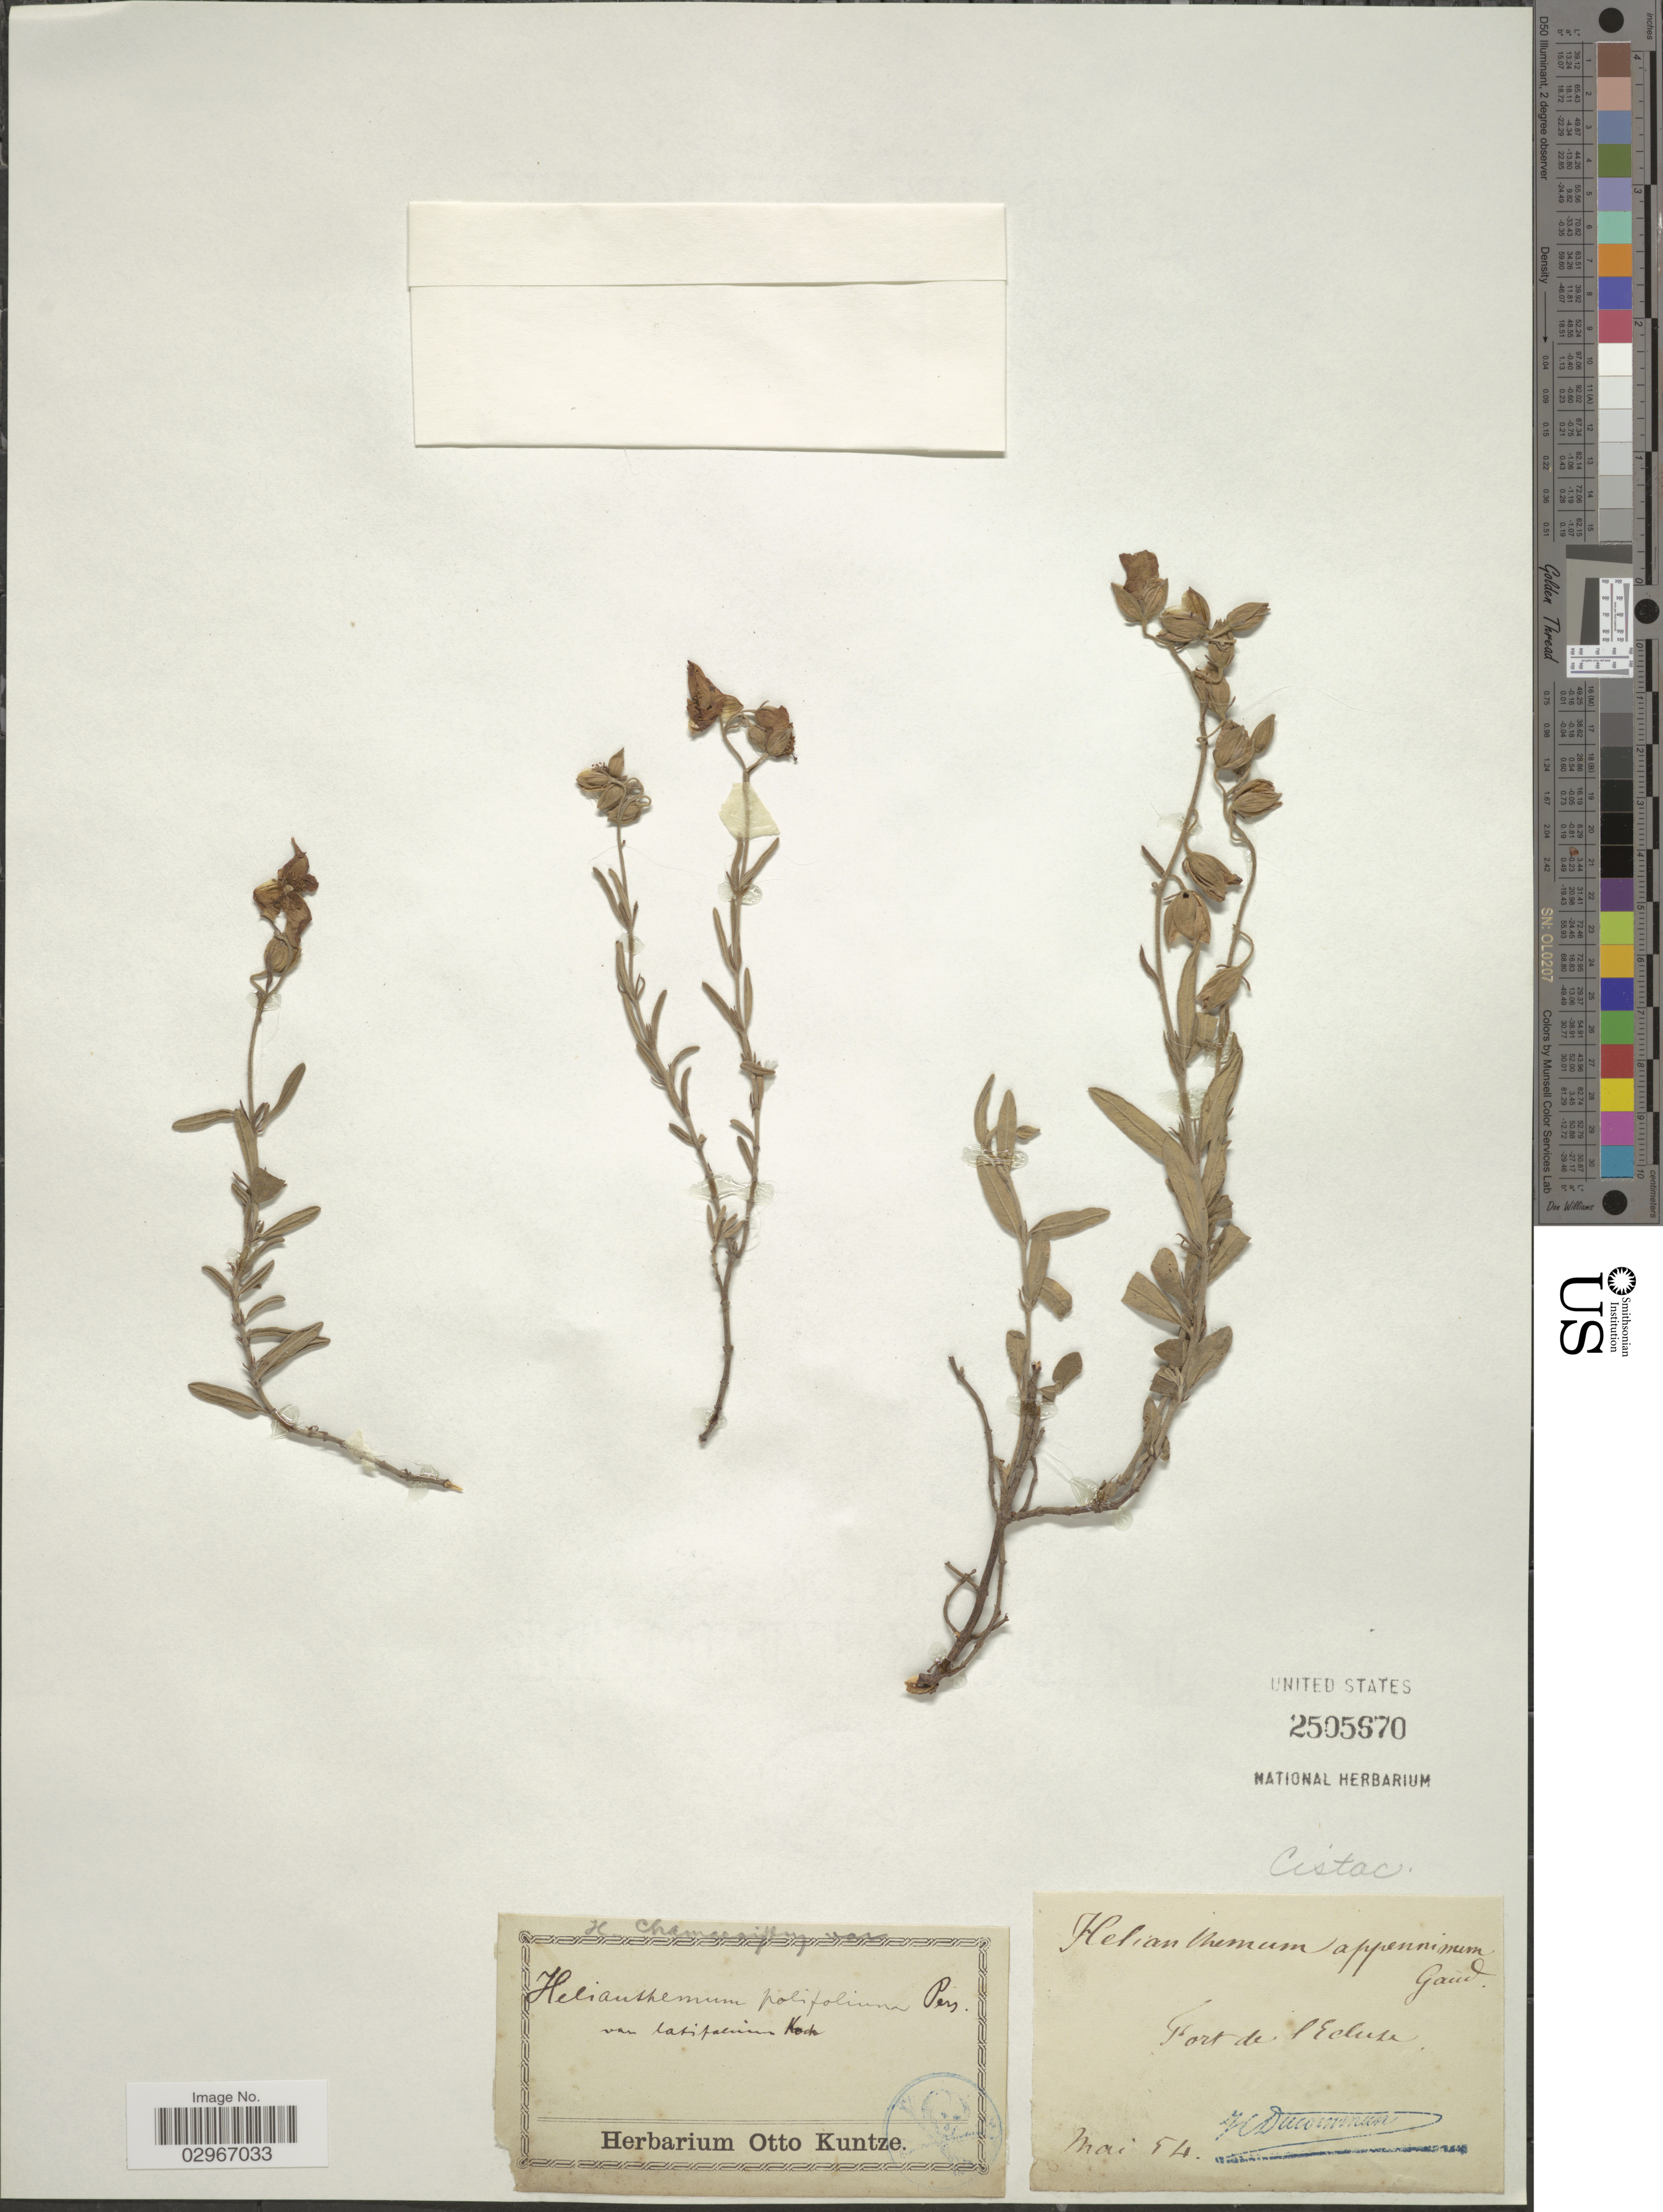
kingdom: Plantae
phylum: Tracheophyta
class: Magnoliopsida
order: Malvales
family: Cistaceae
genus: Helianthemum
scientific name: Helianthemum chamaecistus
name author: Mill.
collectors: J. Ducommun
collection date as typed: Transcribed d/m/y: /5/54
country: France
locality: Fort de l'Ecluse.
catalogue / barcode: US 2505870